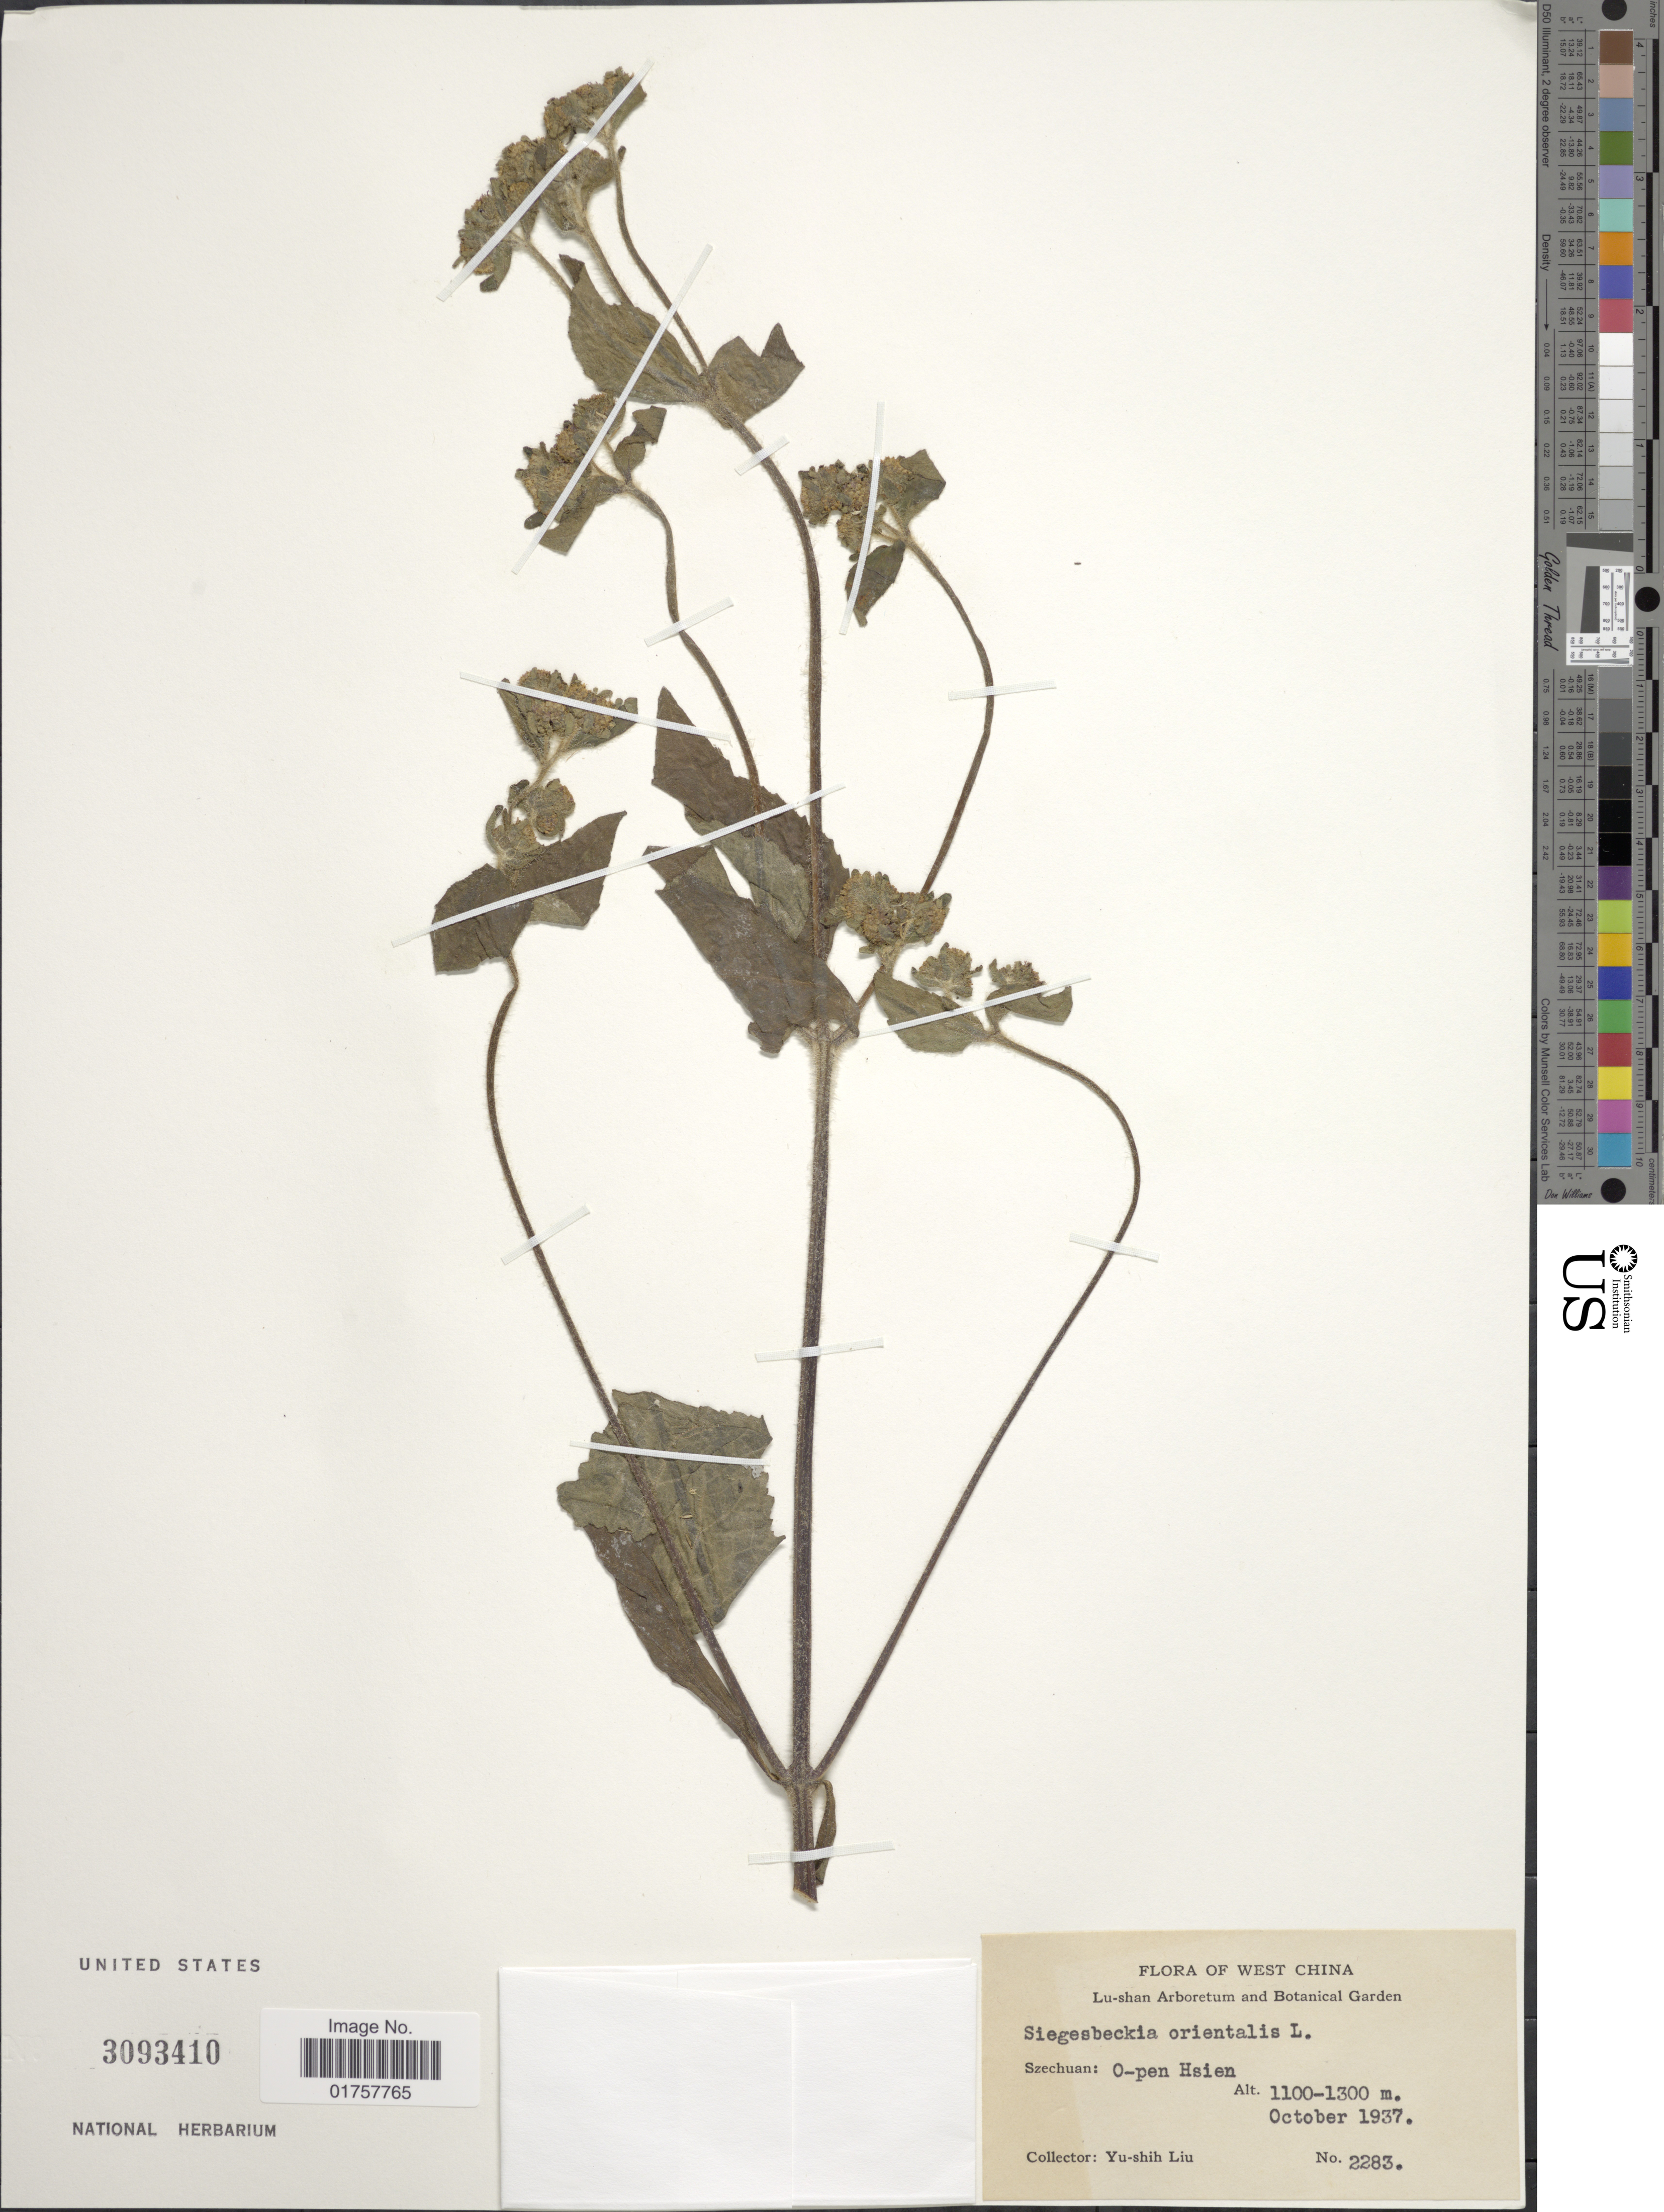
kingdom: Plantae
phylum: Tracheophyta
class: Magnoliopsida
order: Asterales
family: Asteraceae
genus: Sigesbeckia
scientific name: Sigesbeckia orientalis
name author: L.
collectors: Y.-S. Liu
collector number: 2283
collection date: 1937-10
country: China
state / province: Sichuan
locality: West China. Szechuan: O-pen Hsien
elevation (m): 1100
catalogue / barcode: US 3093410